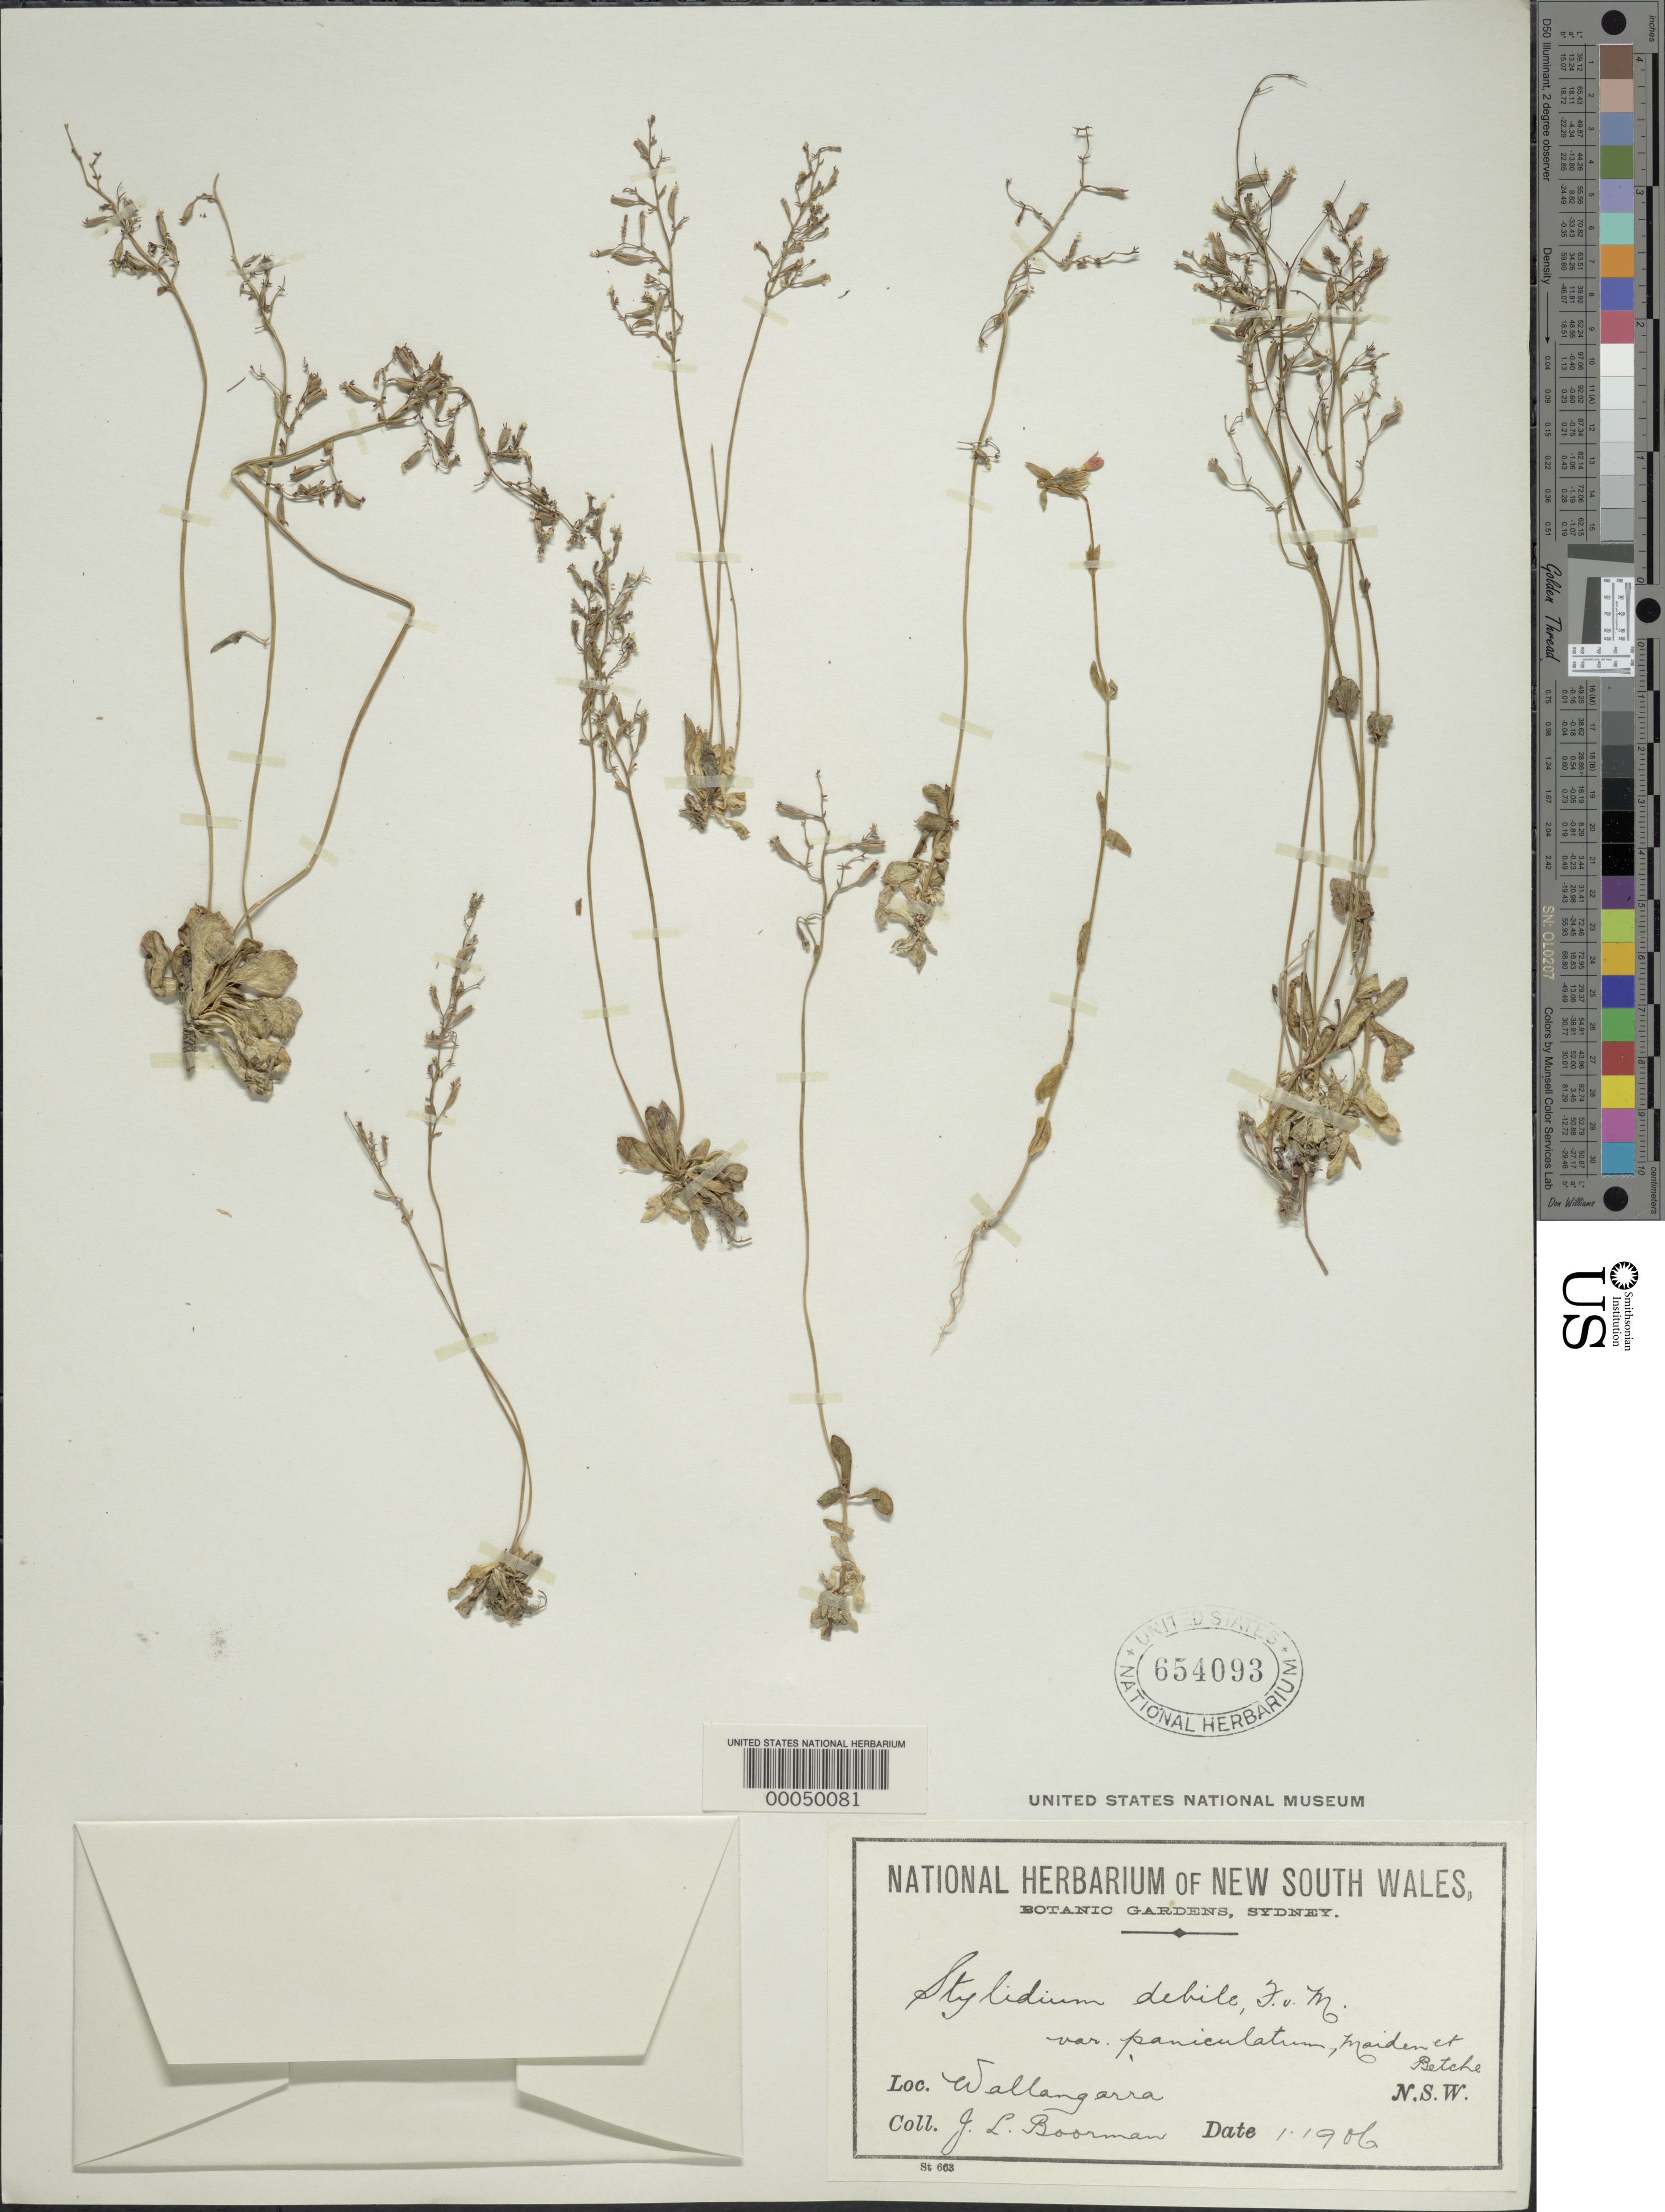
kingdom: Plantae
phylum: Tracheophyta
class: Magnoliopsida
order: Asterales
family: Stylidiaceae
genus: Stylidium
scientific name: Stylidium debile var. paniculatum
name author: Maiden & Betche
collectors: M. S. Clemens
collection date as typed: Jan 1906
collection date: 1906-01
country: Australia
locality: Wallangarra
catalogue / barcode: US 654093